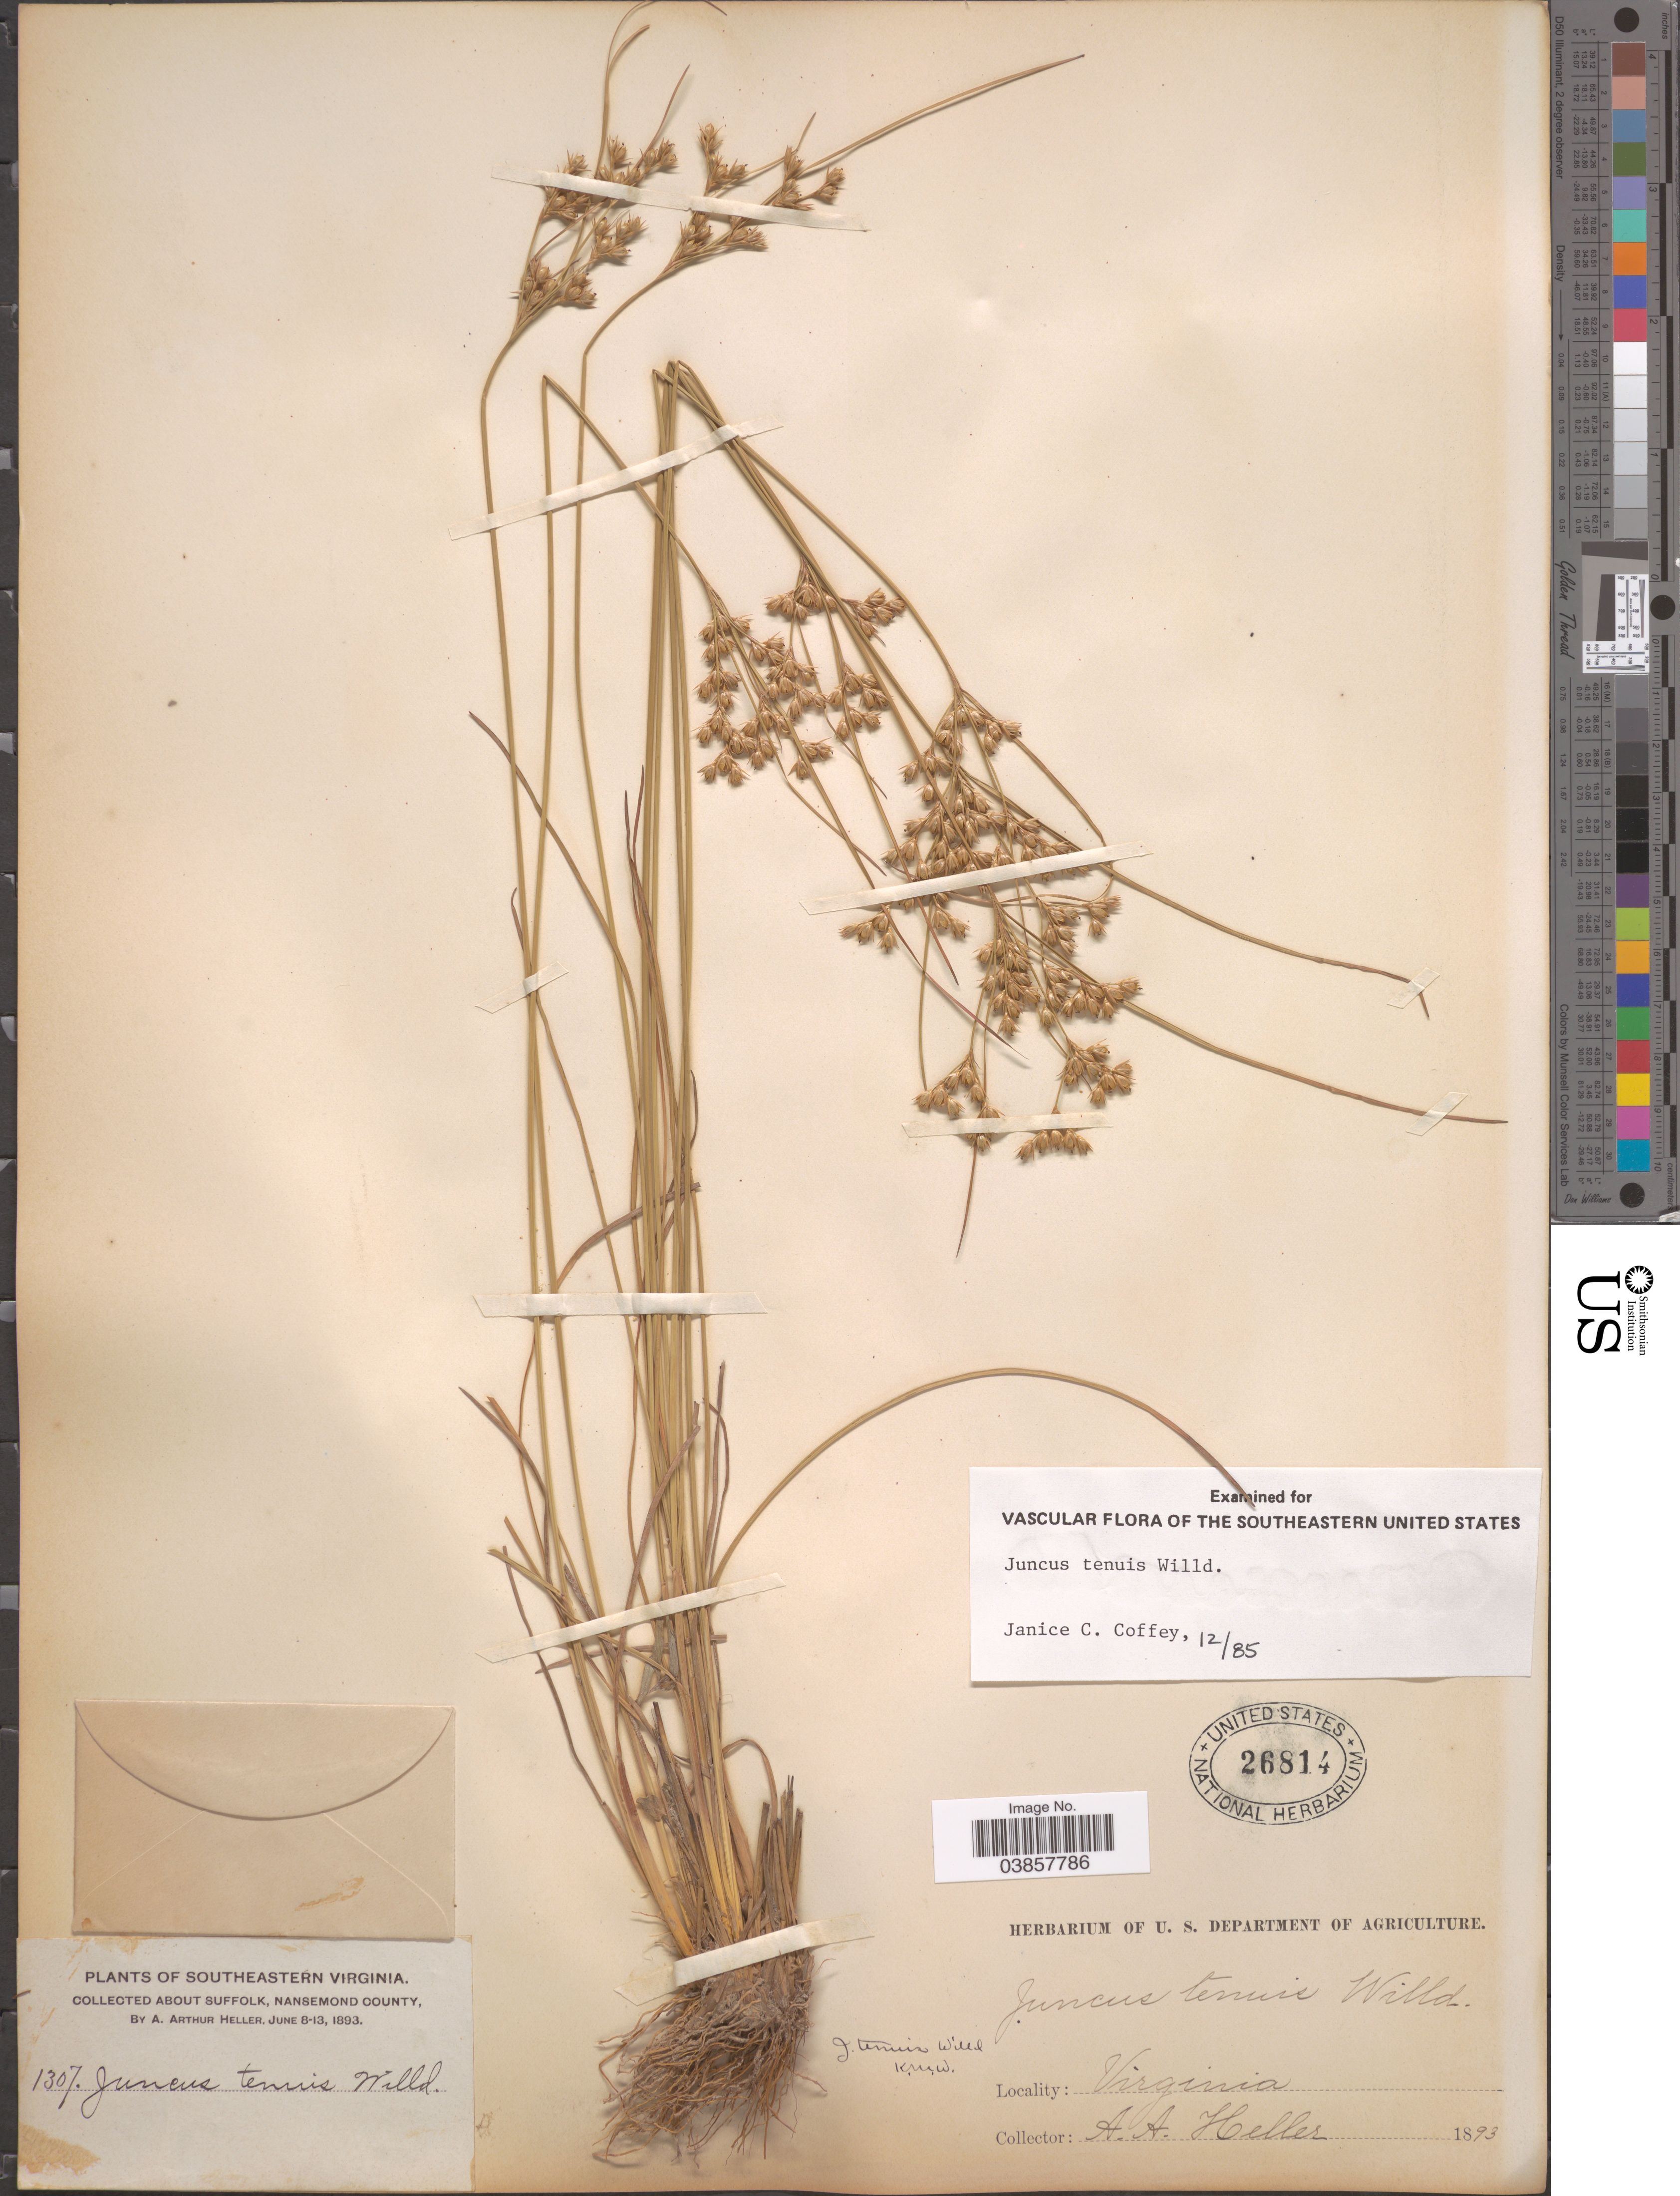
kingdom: Plantae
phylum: Tracheophyta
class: Liliopsida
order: Poales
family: Juncaceae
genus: Juncus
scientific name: Juncus tenuis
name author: Willd.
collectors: A. A. Heller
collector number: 1307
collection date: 1893-06-08/1893-06-13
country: United States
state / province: Virginia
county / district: City of Suffolk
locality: Southeastern Virginia. About Suffolk, Nansemond County.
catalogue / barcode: US 26814